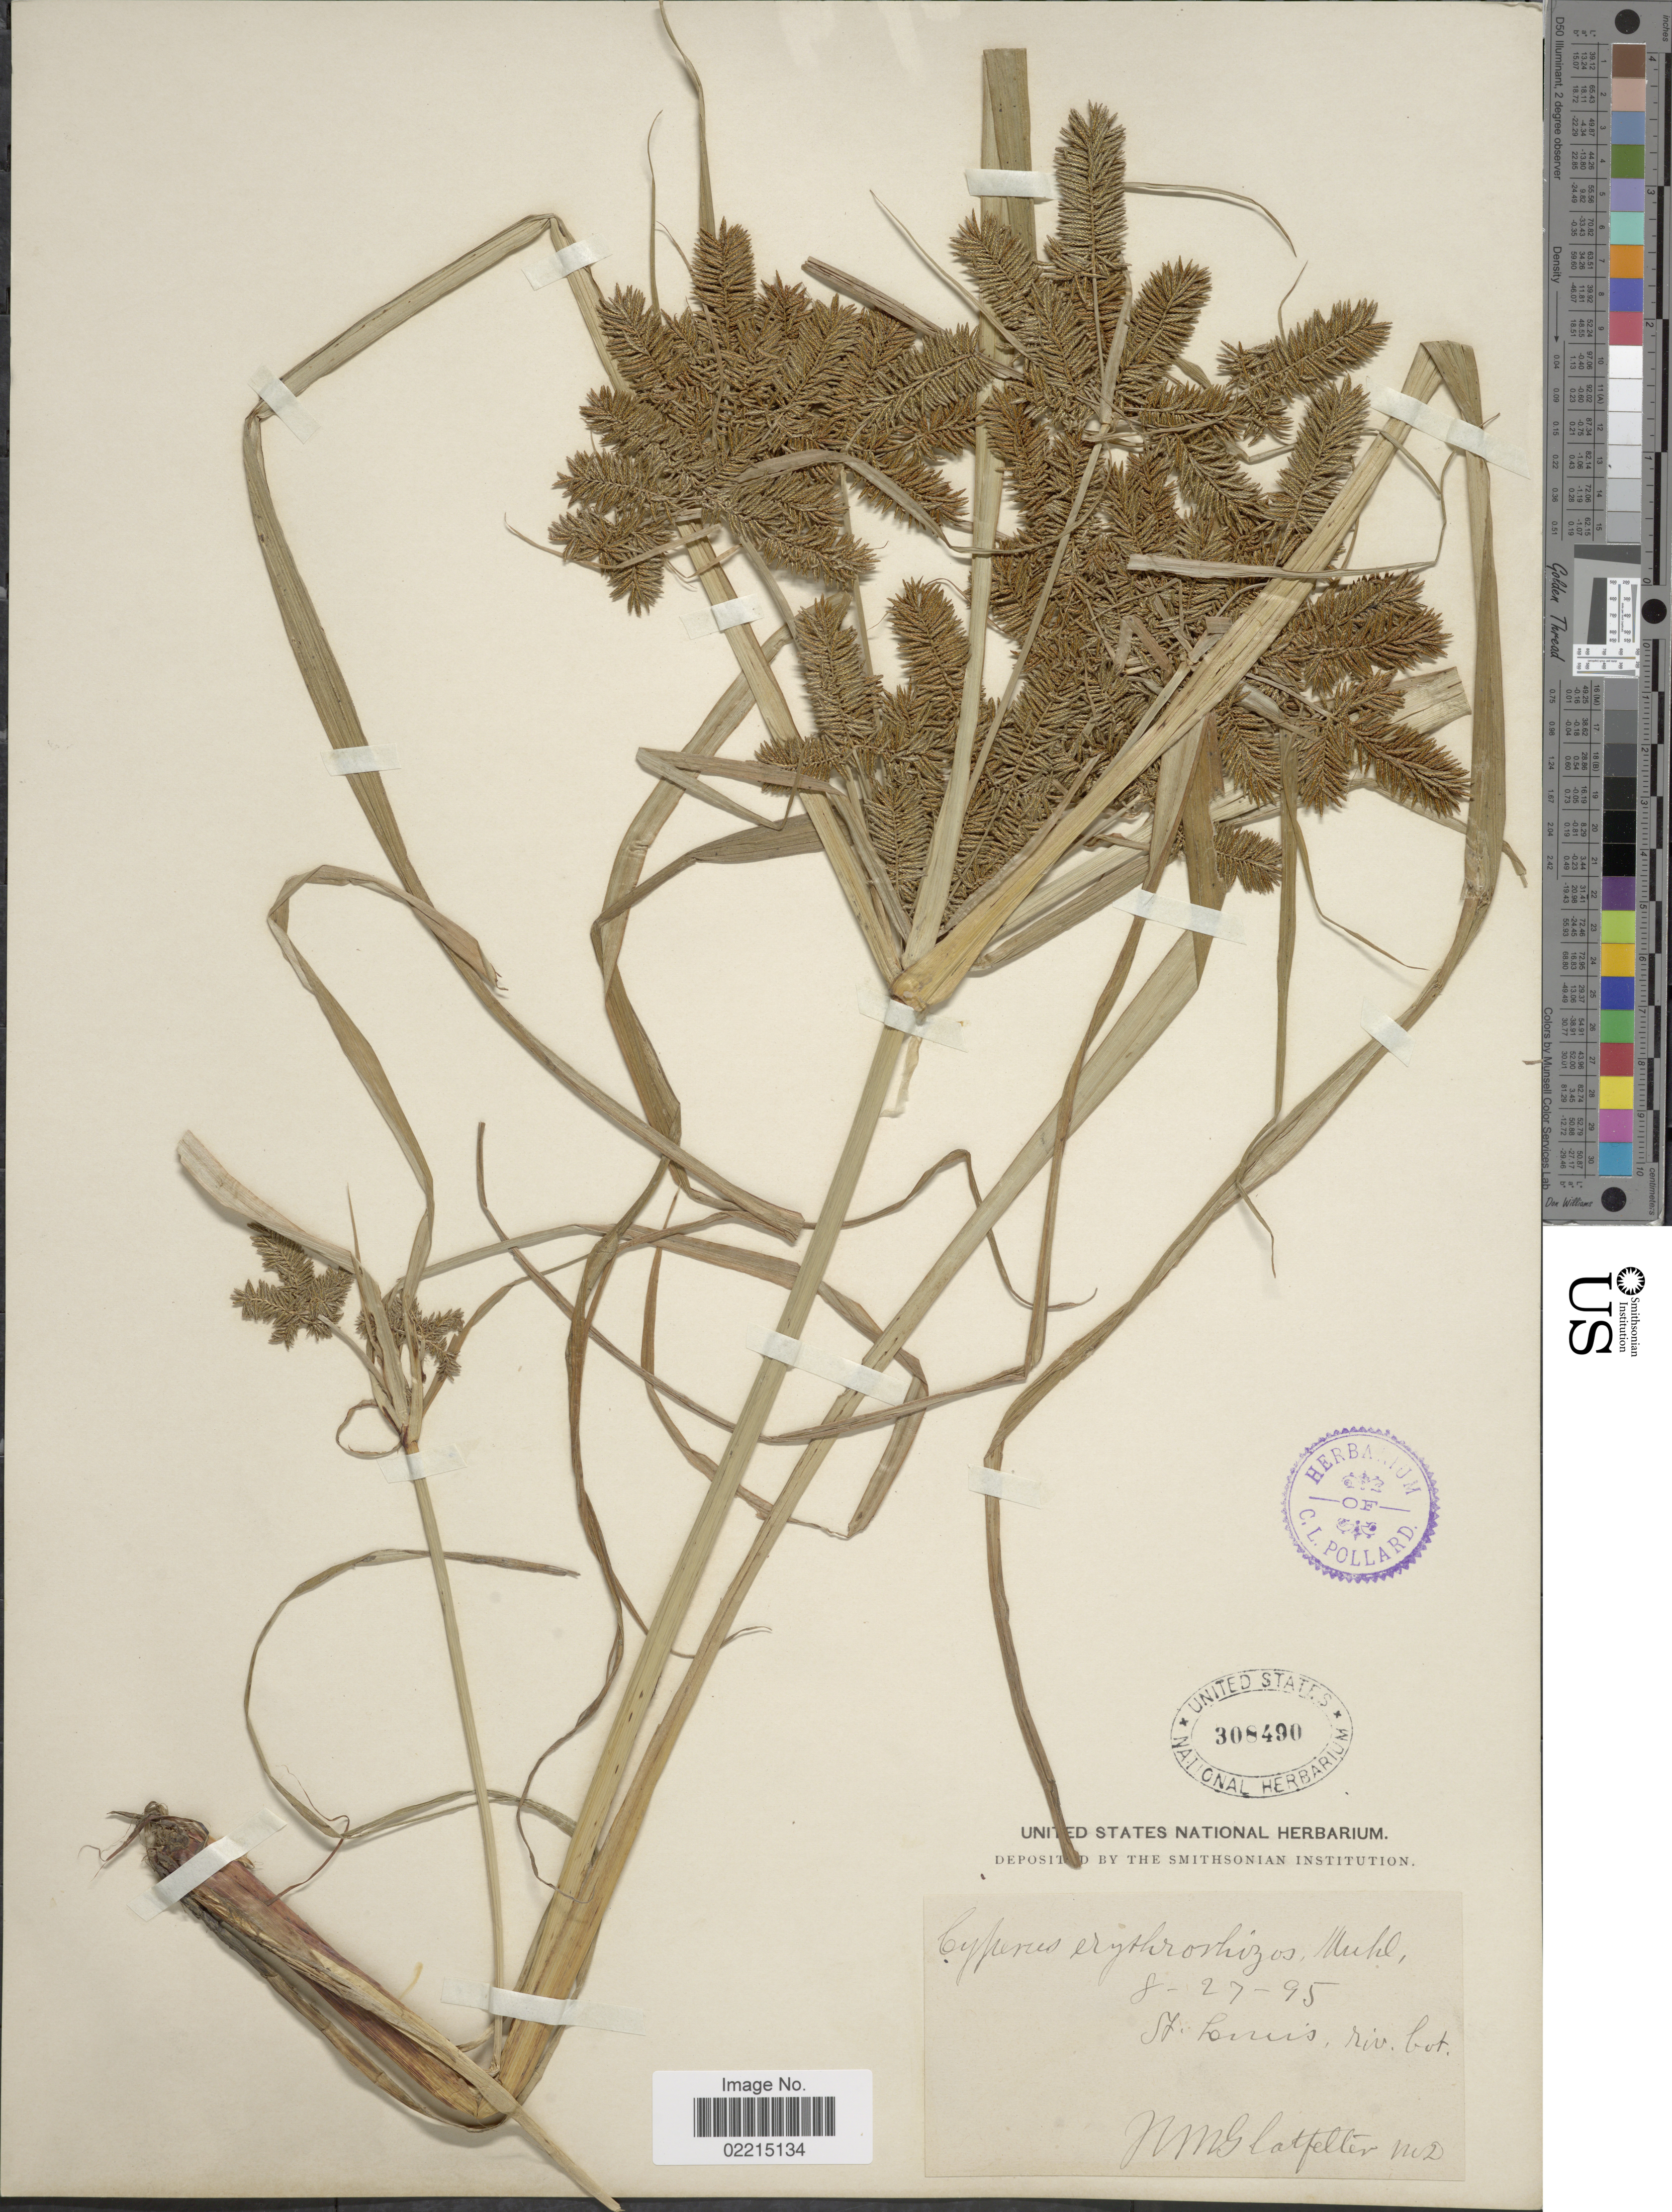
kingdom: Plantae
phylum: Tracheophyta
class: Liliopsida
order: Poales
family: Cyperaceae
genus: Cyperus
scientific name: Cyperus erythrorhizos Muhl.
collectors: N. M. Glatfelter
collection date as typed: Transcribed d/m/y: 27/8/95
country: United States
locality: St. Louis. riv. bot.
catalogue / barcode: US 308490